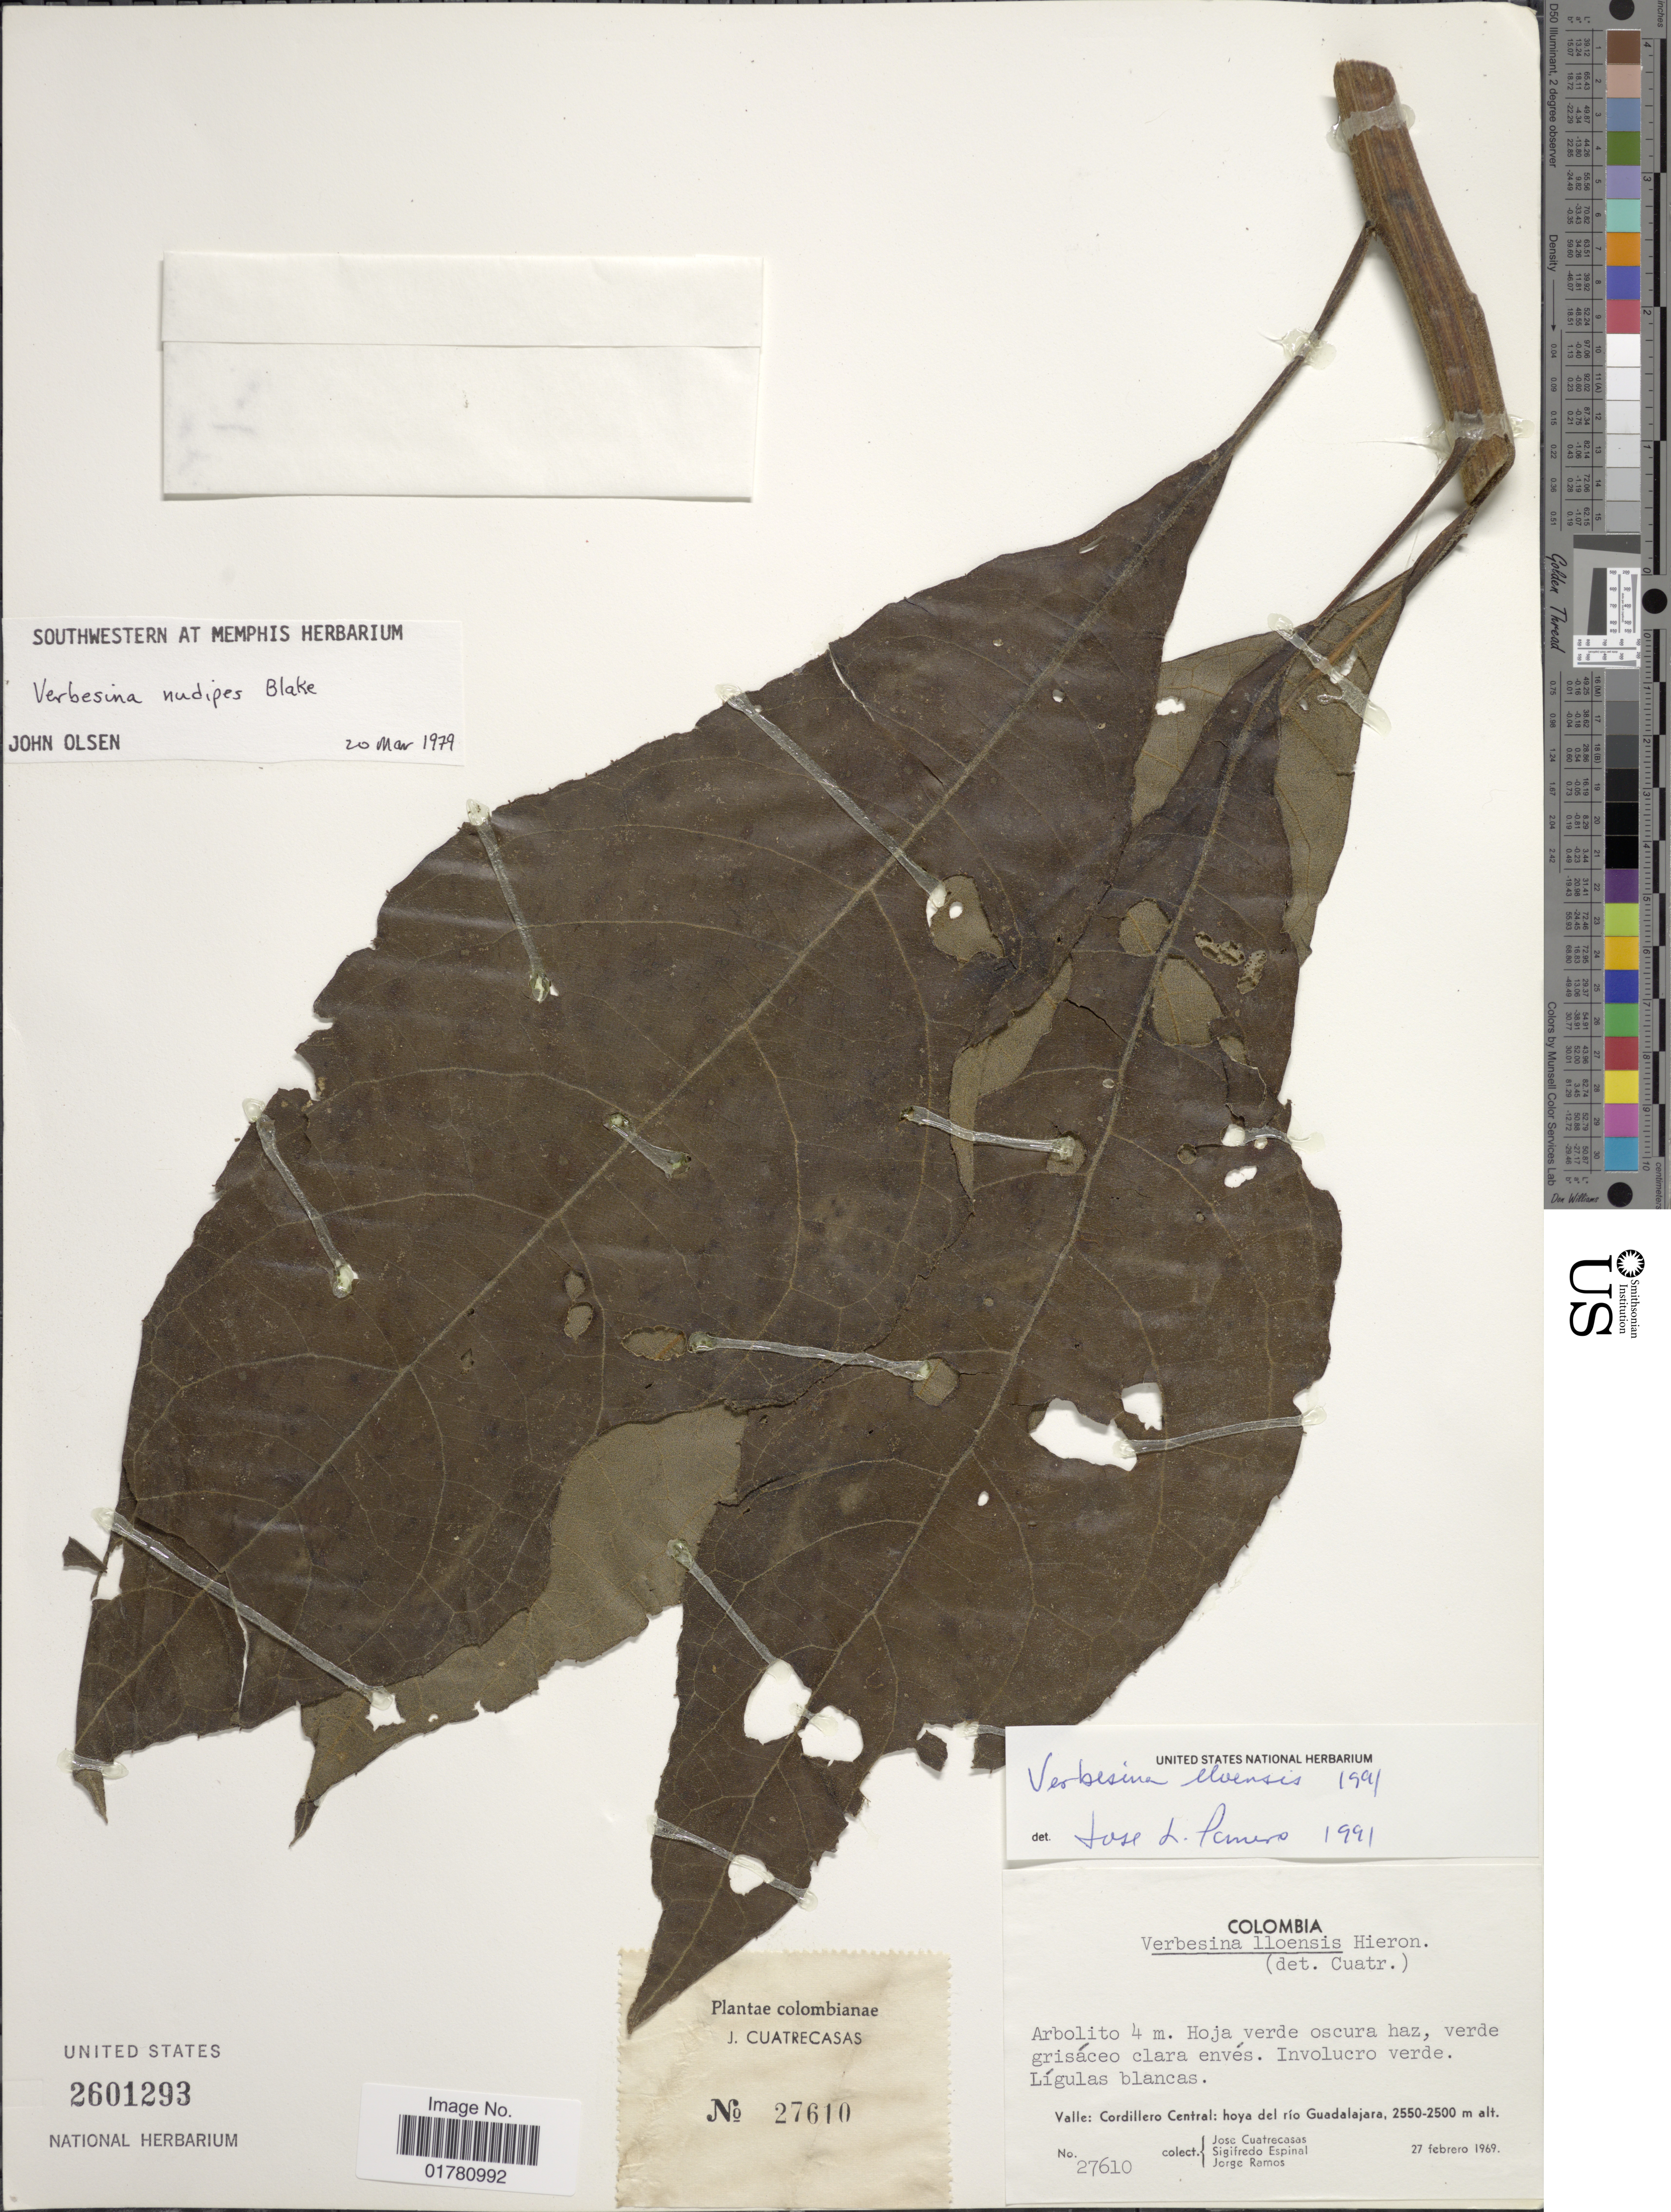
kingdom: Plantae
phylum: Tracheophyta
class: Magnoliopsida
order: Asterales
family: Asteraceae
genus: Verbesina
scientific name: Verbesina lloensis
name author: Hieron.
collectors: J. Cuatrecasas, S. T. Espinal & J. Ramos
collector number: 27610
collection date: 1969-02-27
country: Colombia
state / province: Valle del Cauca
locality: Valle, Cordillera Central: hoya del río Guadalajara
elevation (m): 2500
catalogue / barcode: US 2601293